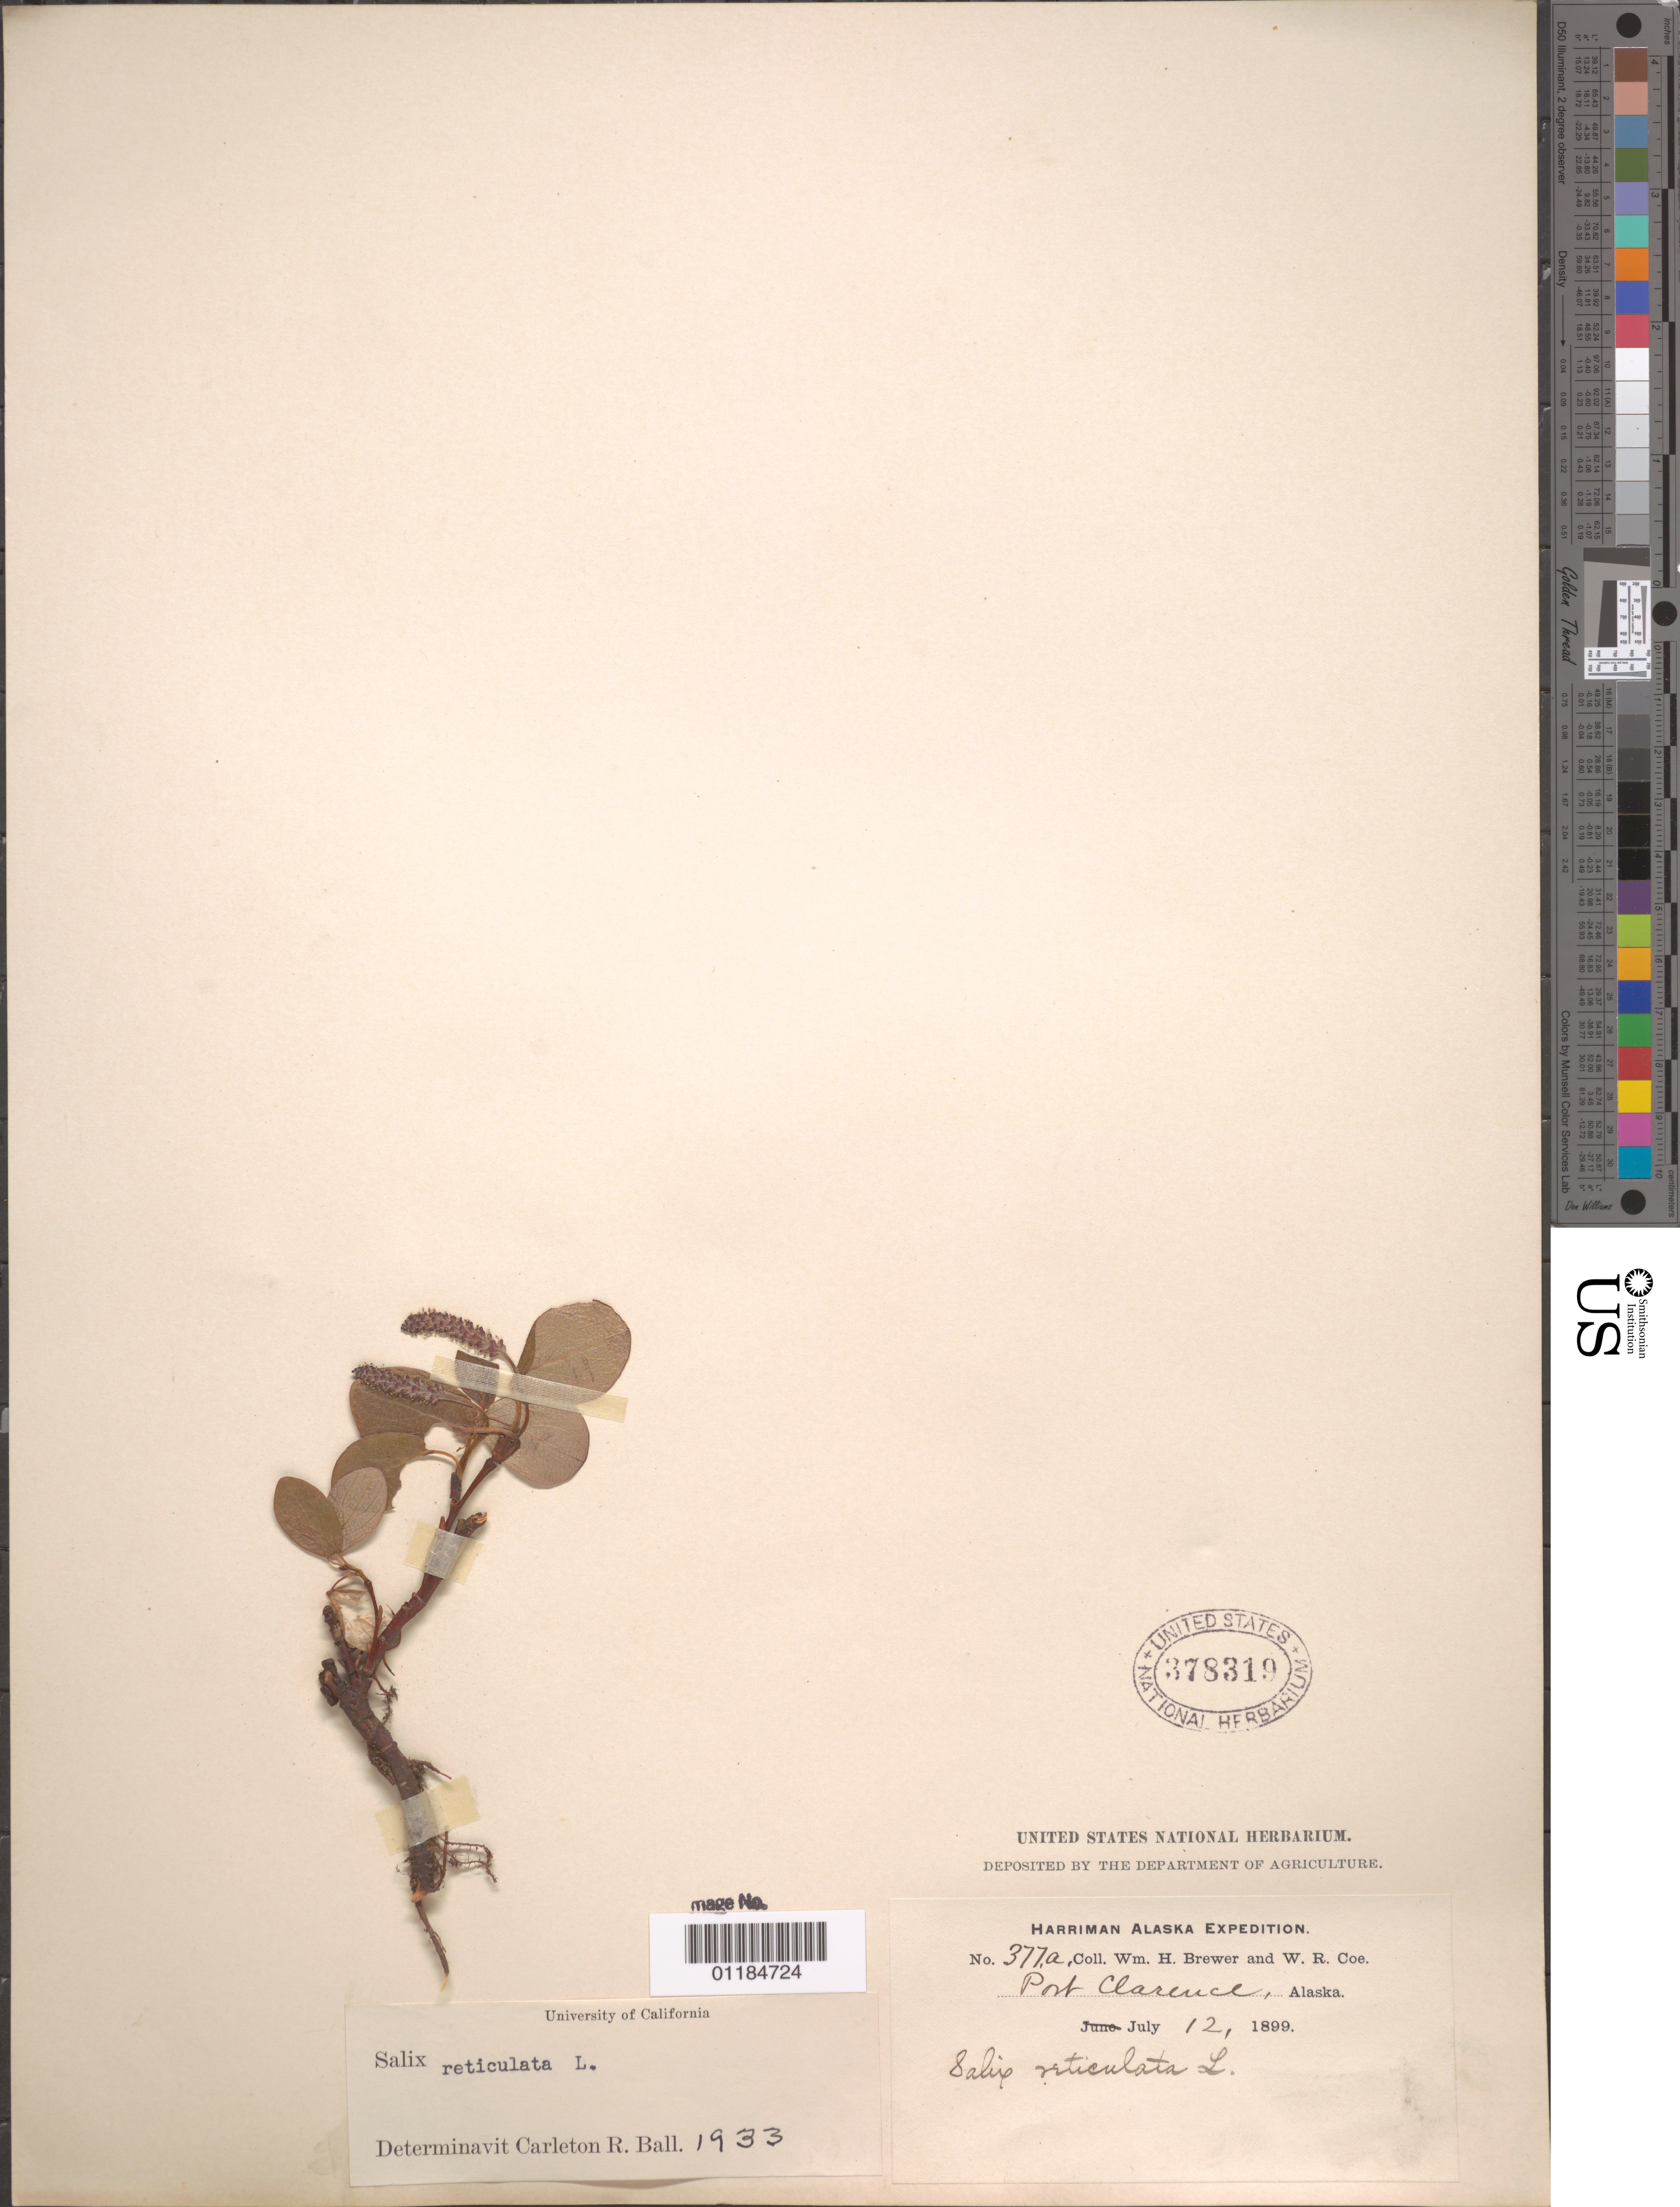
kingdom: Plantae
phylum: Tracheophyta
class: Magnoliopsida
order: Malpighiales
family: Salicaceae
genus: Salix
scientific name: Salix reticulata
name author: L.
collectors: W. H. Brewer & W. Coe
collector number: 377a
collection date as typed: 12 Jul 1899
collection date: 1899-07-12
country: United States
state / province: Alaska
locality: Port Clarence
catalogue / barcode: US 378319